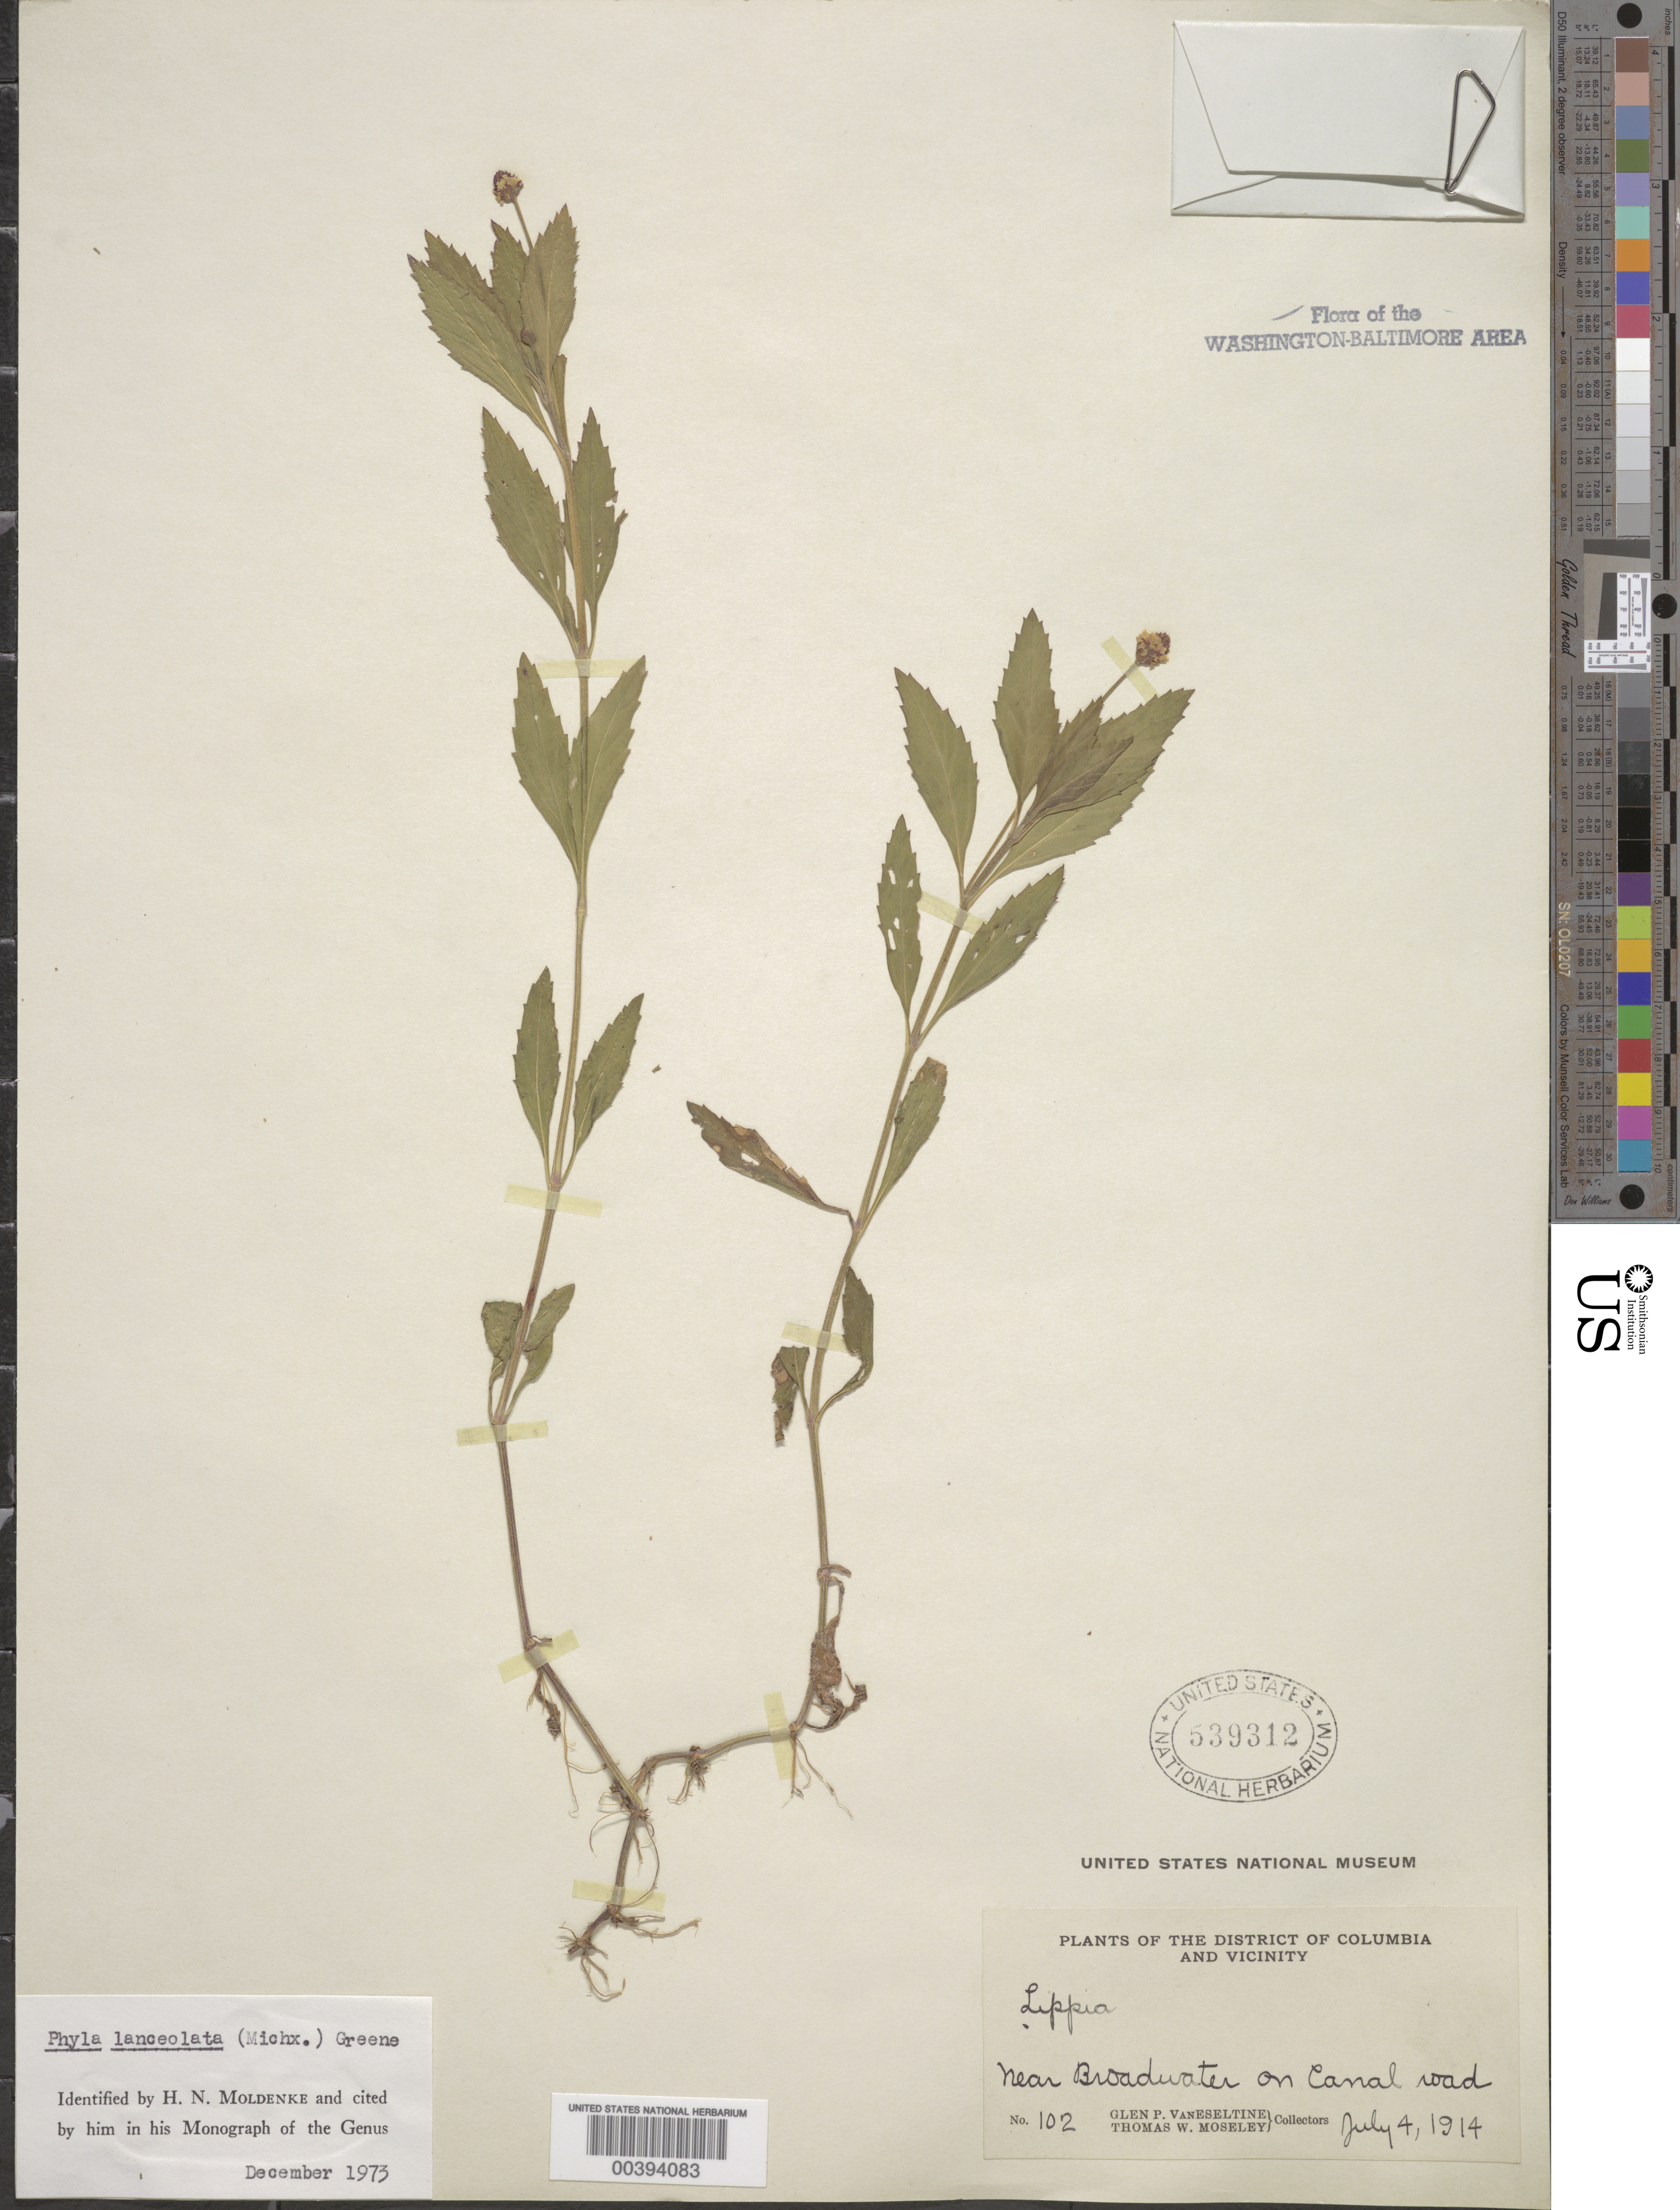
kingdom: Plantae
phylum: Tracheophyta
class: Magnoliopsida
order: Lamiales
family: Verbenaceae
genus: Phyla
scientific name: Phyla lanceolata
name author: (Michx.) Greene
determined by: Moldenke, H. N.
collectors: G. P. Van Eseltine & T. Moseley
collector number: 102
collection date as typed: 04 Jul 1914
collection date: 1914-07-04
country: United States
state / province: Maryland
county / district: Montgomery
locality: Broadwater vicinity on Canal Road C. & O. Canal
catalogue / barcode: US 539312